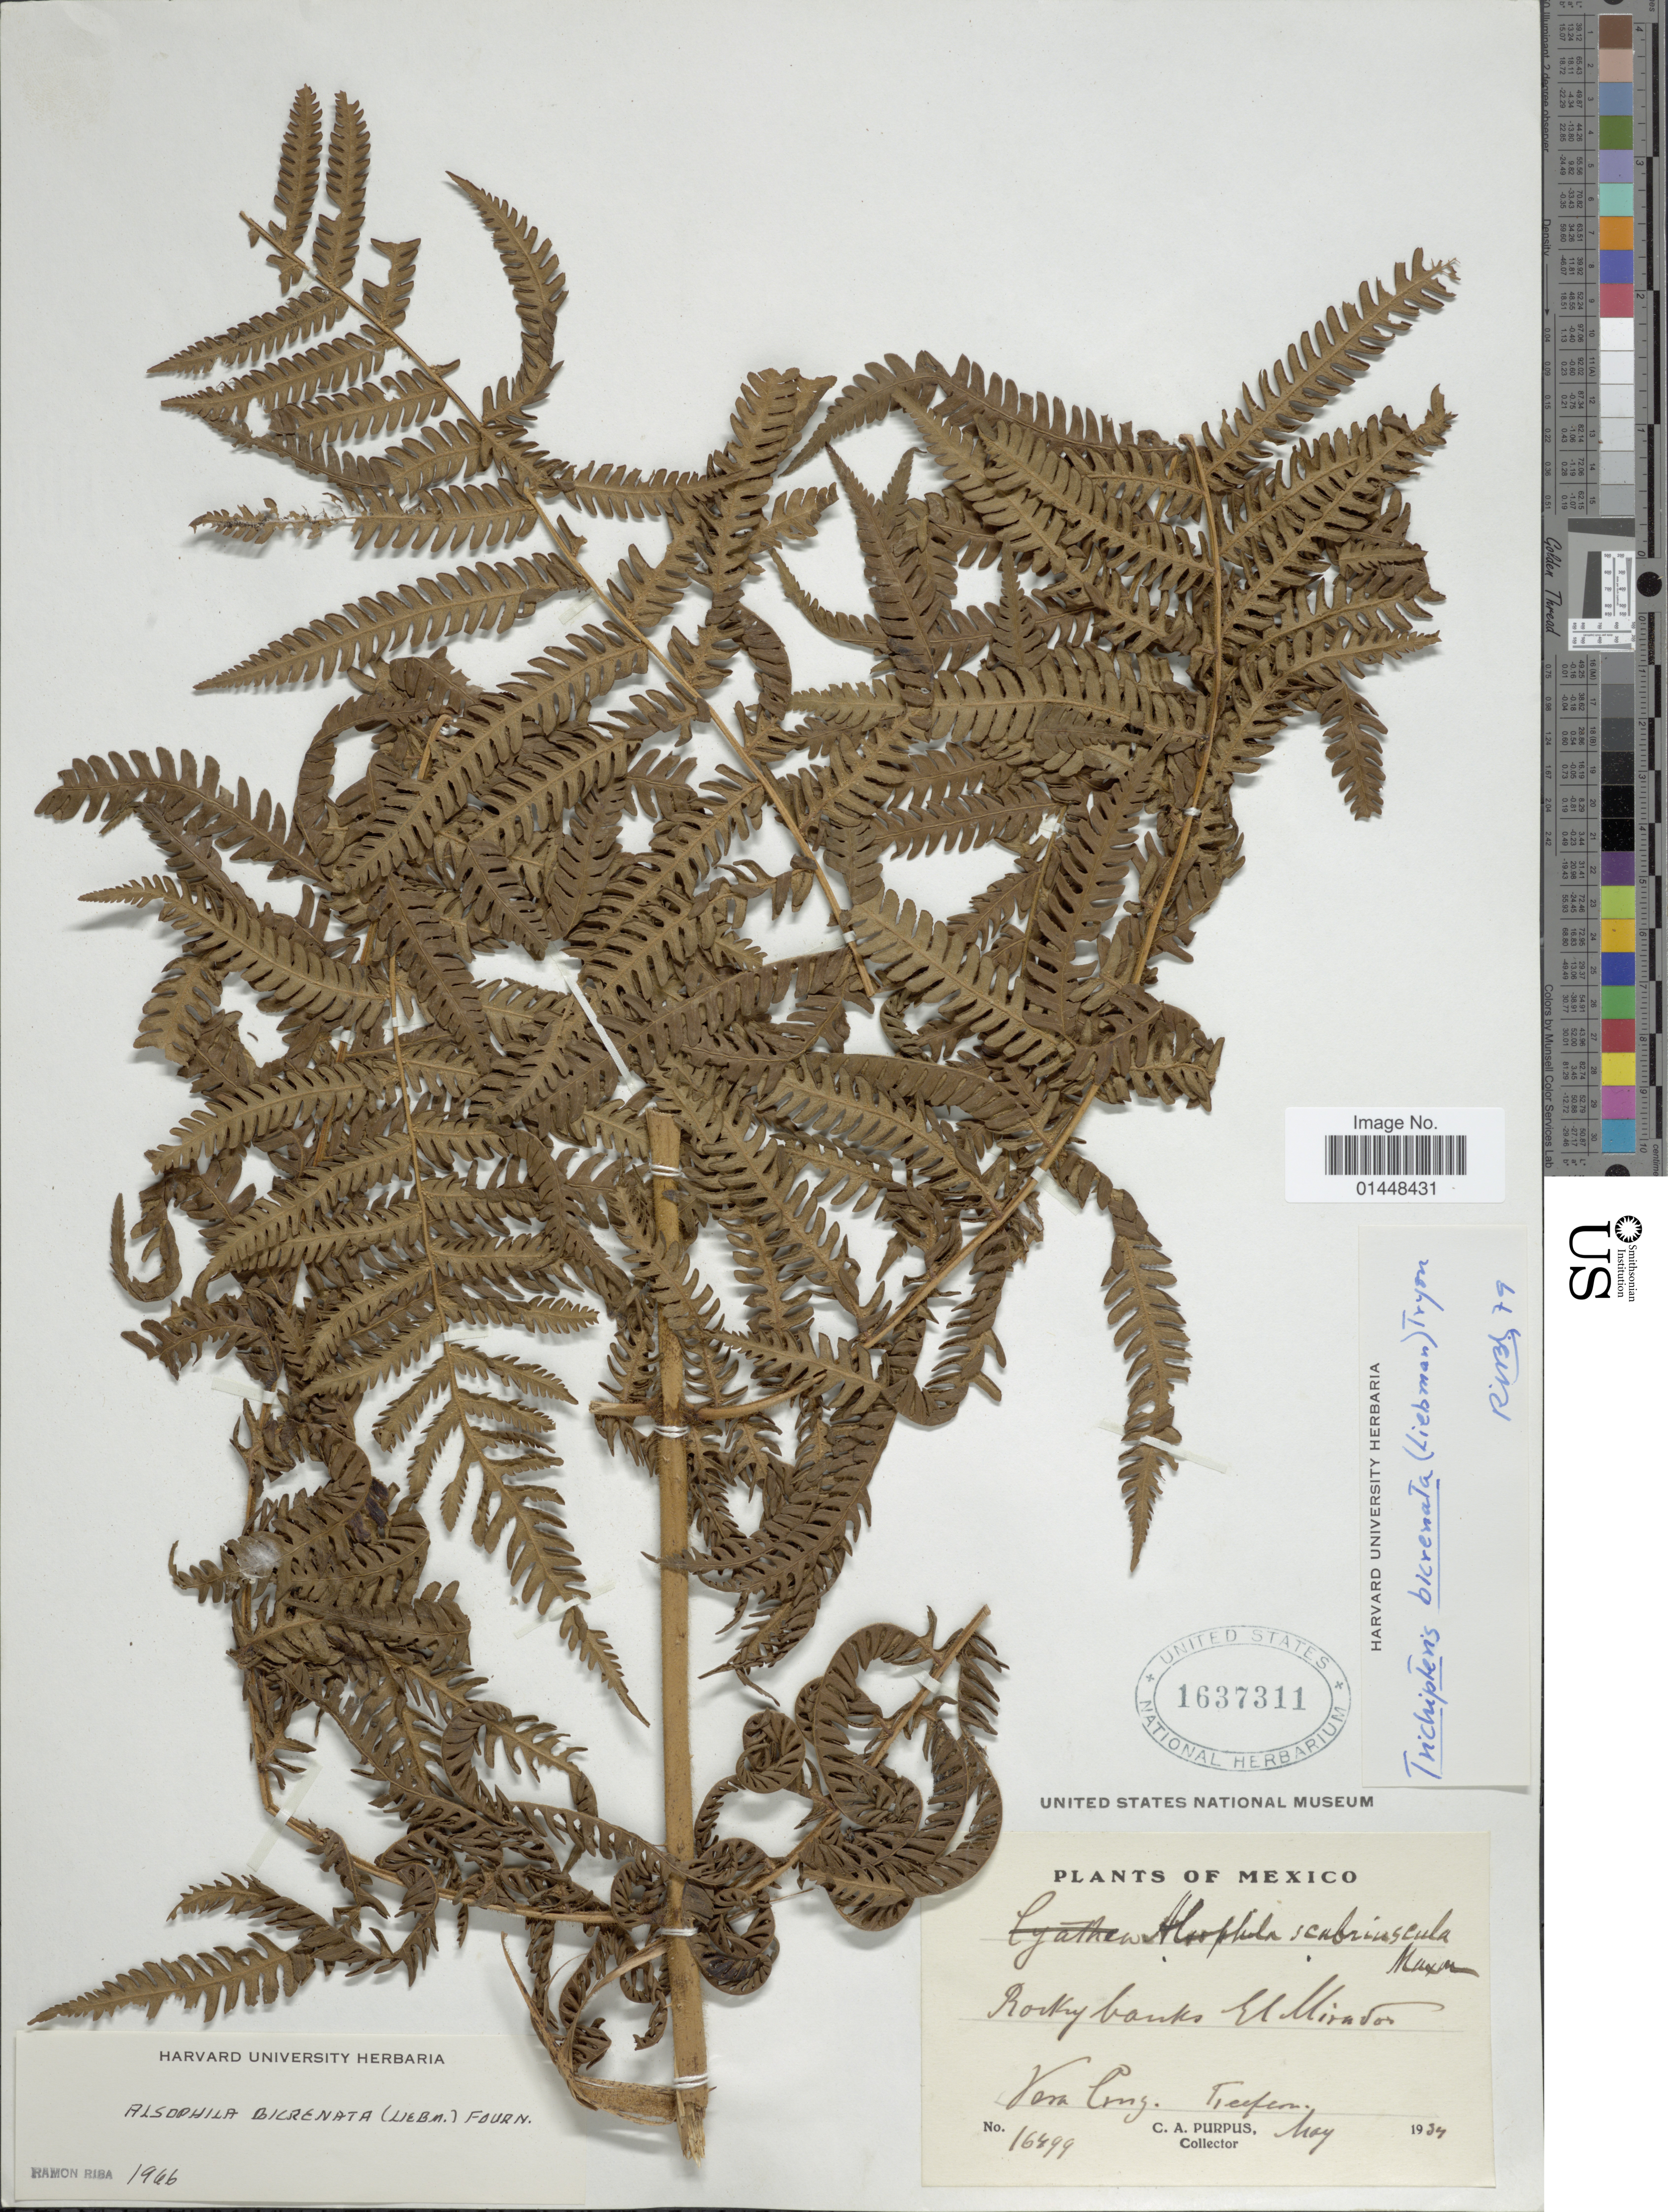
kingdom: Plantae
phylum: Tracheophyta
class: Polypodiopsida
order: Cyatheales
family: Cyatheaceae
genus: Cyathea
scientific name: Cyathea bicrenata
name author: Liebm.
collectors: C. A. Purpus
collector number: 16499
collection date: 1934-05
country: Mexico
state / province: Veracruz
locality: Vera Cruz. El Mirador. Tuxpan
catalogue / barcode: US 1637311